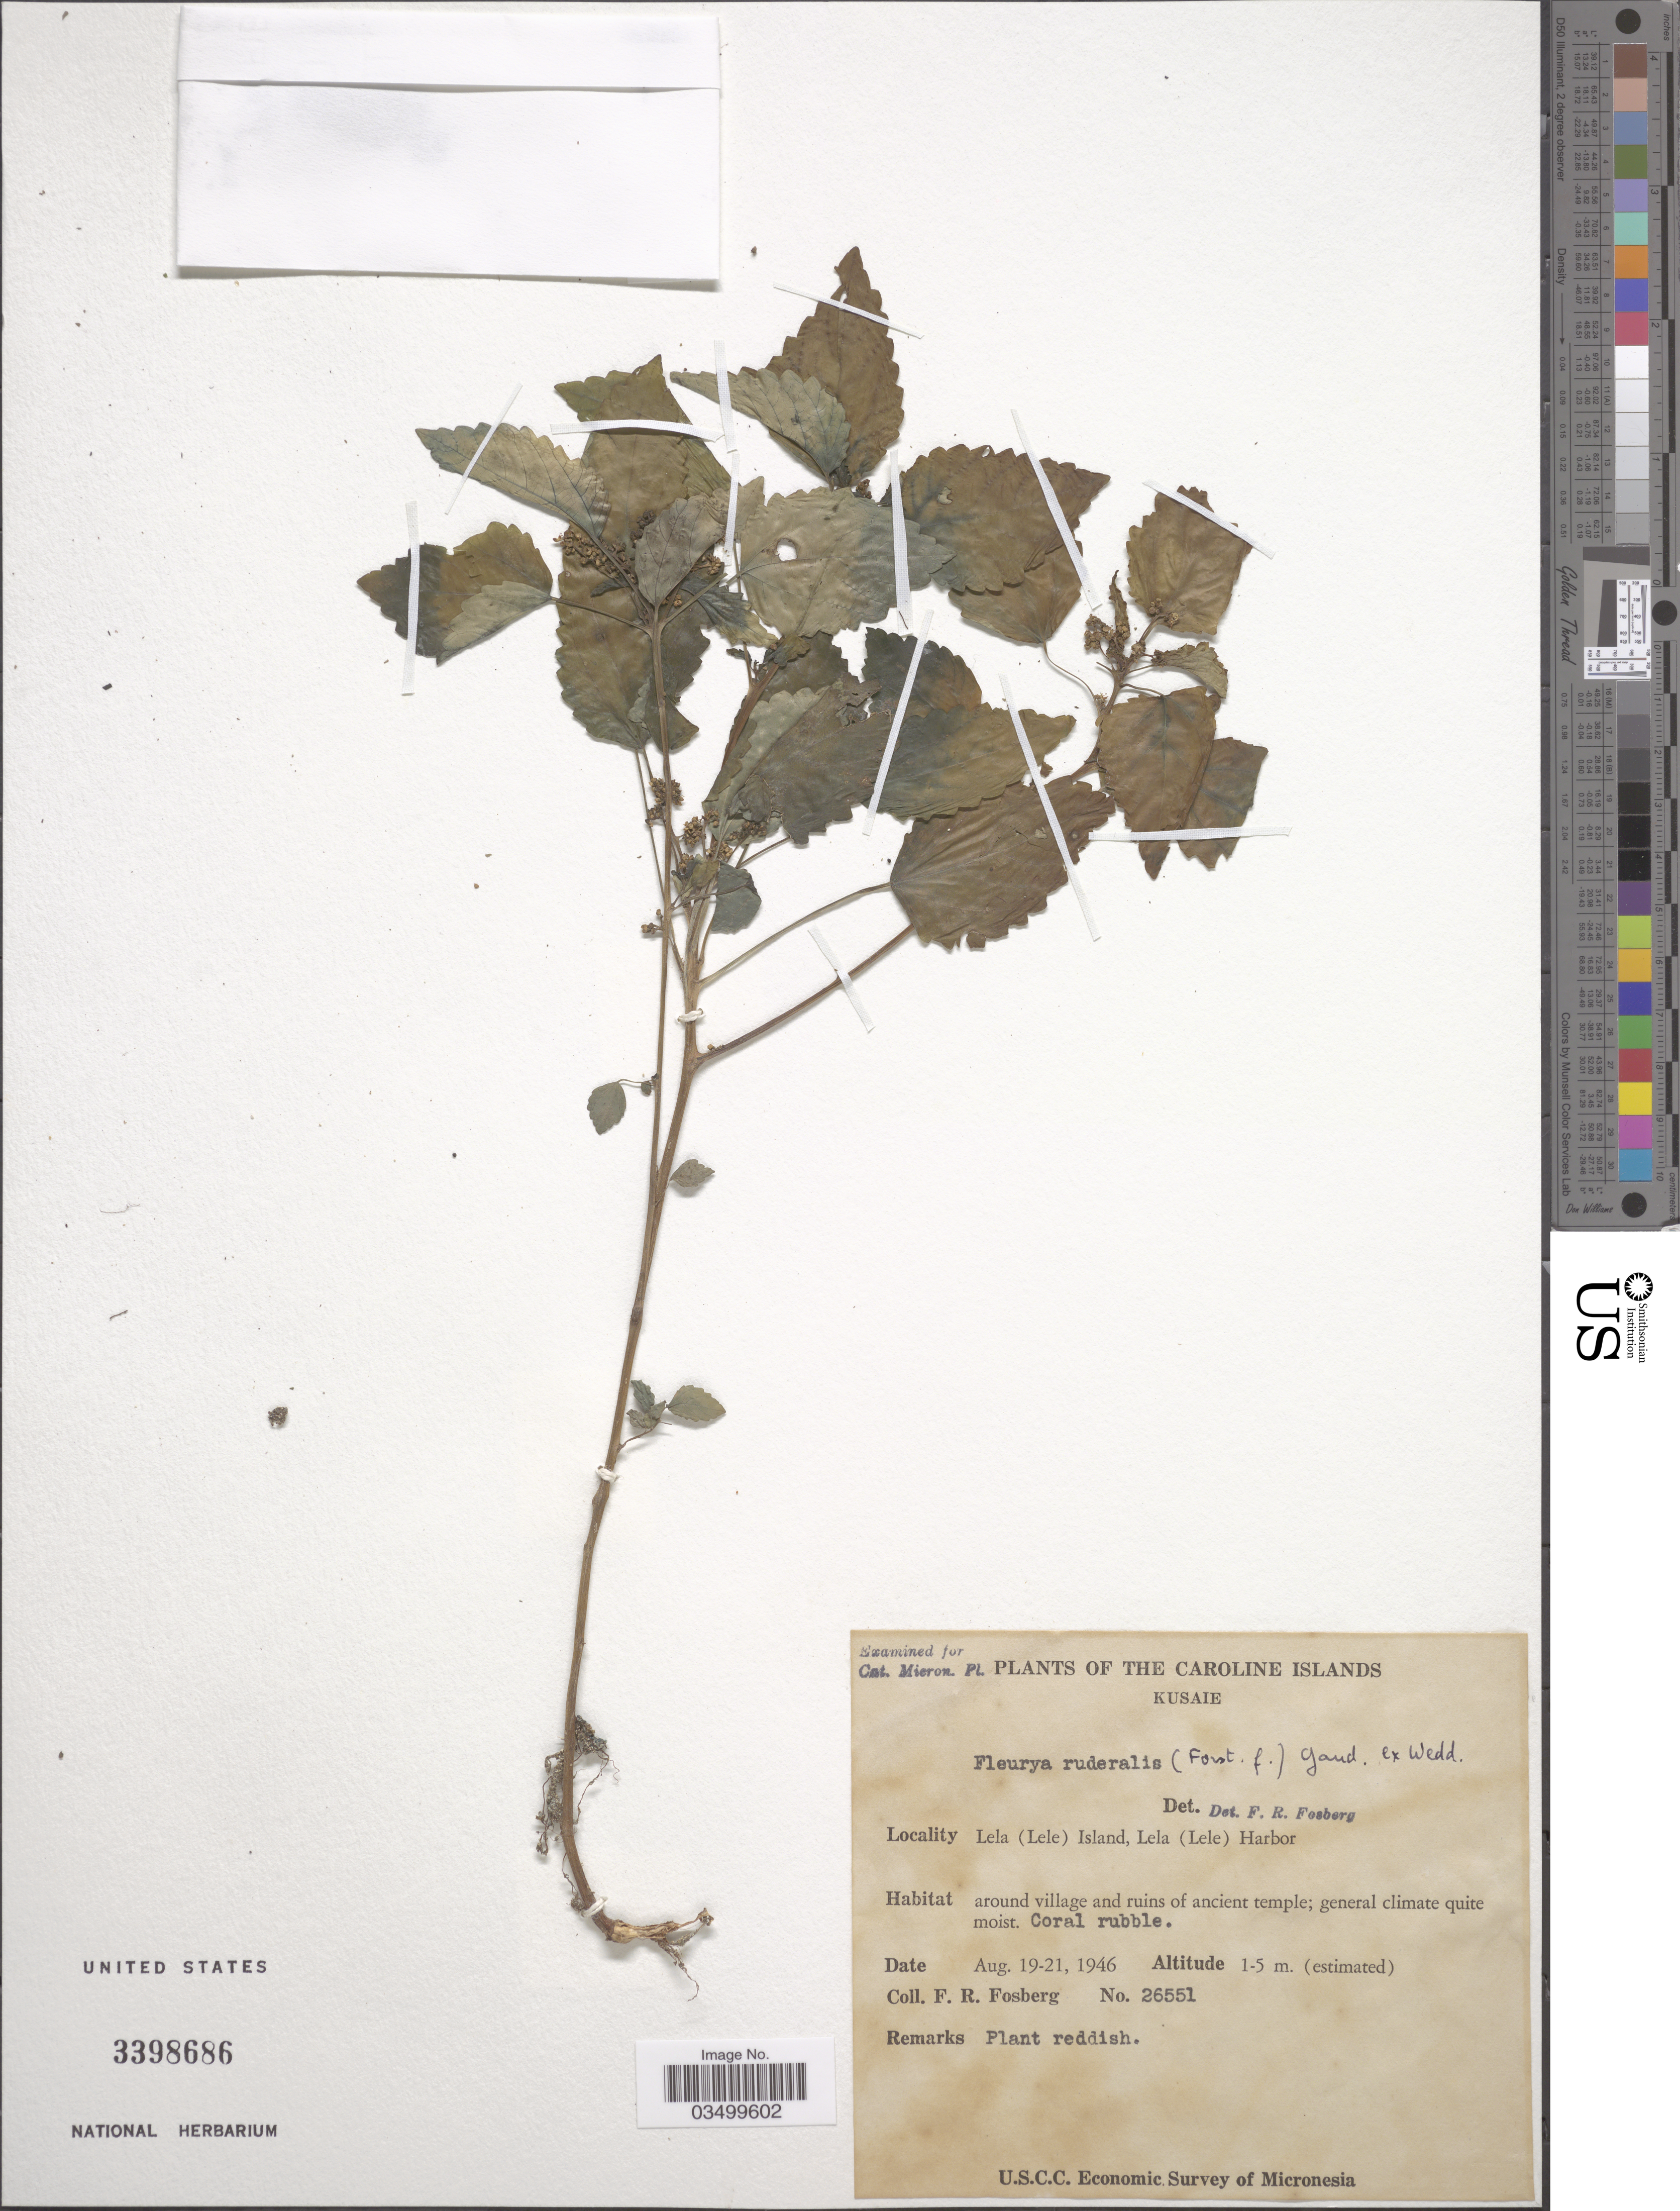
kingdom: Plantae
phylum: Tracheophyta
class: Magnoliopsida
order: Rosales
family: Urticaceae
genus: Laportea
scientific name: Laportea ruderalis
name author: (G. Forst.) Chew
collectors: F. R. Fosberg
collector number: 26551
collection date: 1946-08-19/1946-08-21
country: Micronesia, Federated States of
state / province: Kosrae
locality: Caroline Islands. Kusaie. Lela (Lele) Island, Lela (Lele) Harbor.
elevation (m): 1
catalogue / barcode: US 3398686